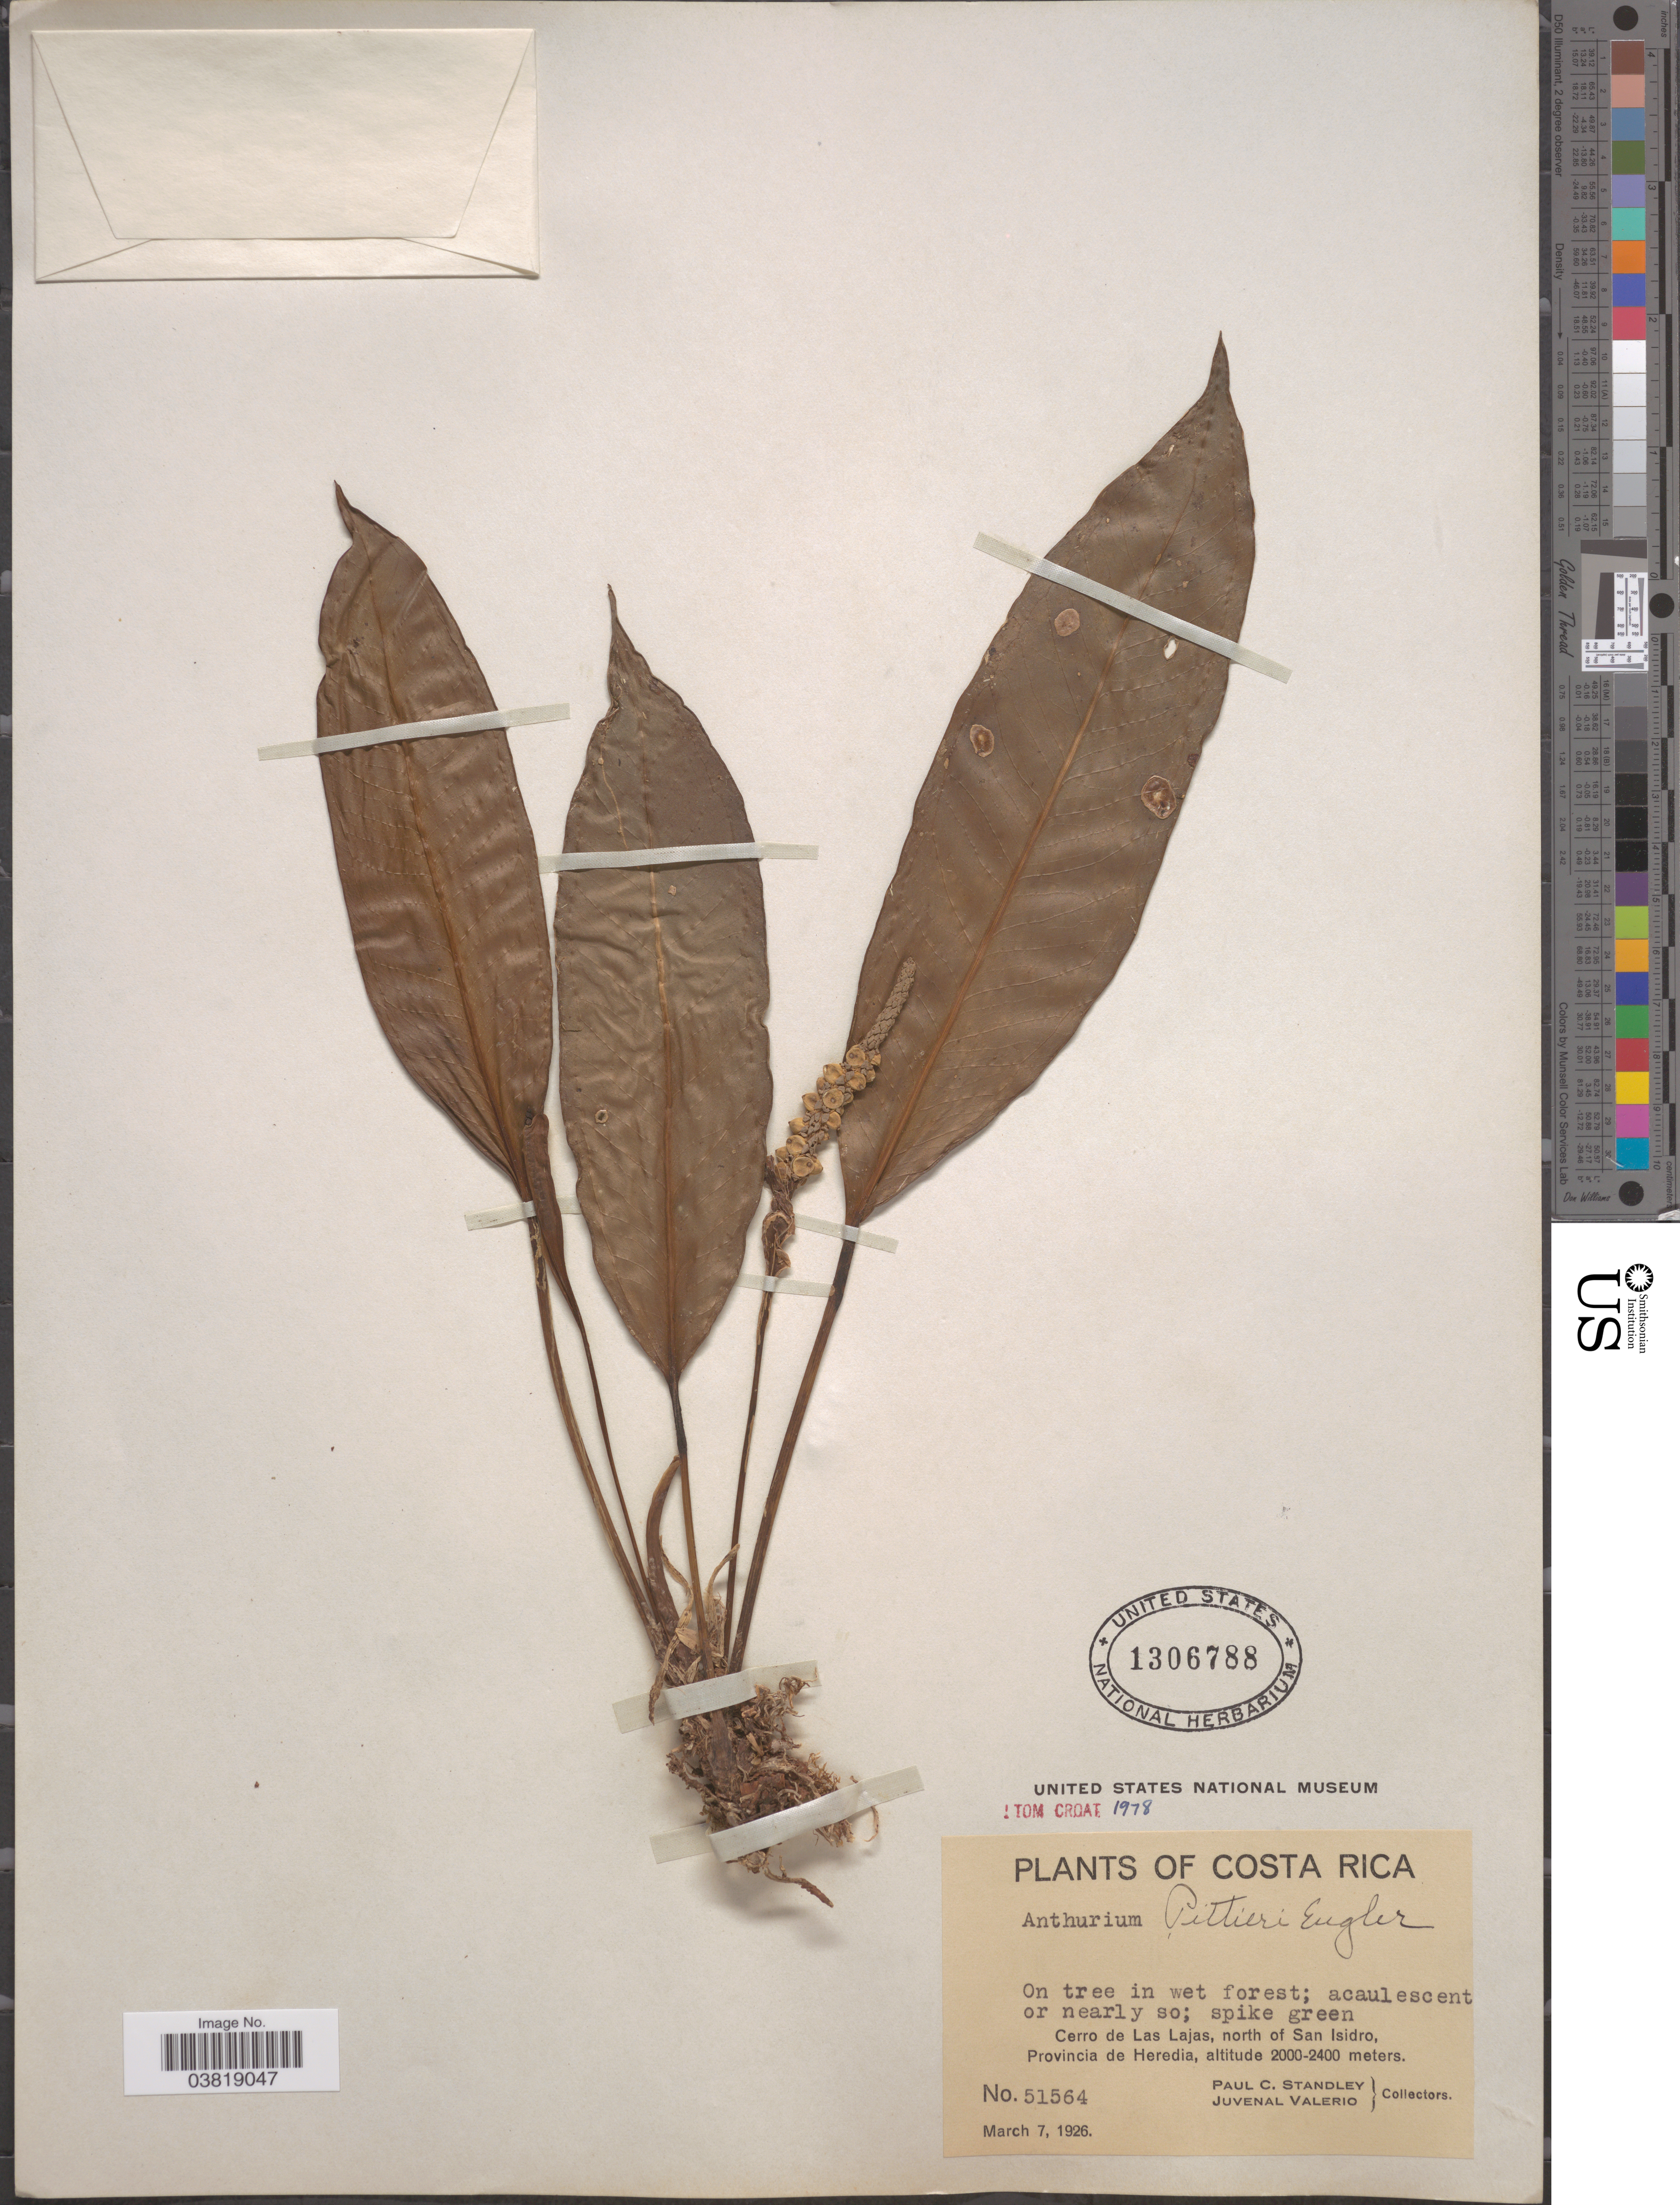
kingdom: Plantae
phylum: Tracheophyta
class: Liliopsida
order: Alismatales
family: Araceae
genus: Anthurium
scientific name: Anthurium pittieri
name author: Engl.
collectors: P. C. Standley & J. Valerio R.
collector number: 51564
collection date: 1926-03-07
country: Costa Rica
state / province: Heredia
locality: Cerro de Las Lajas, north of San Isidro.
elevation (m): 2000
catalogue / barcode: US 1306788